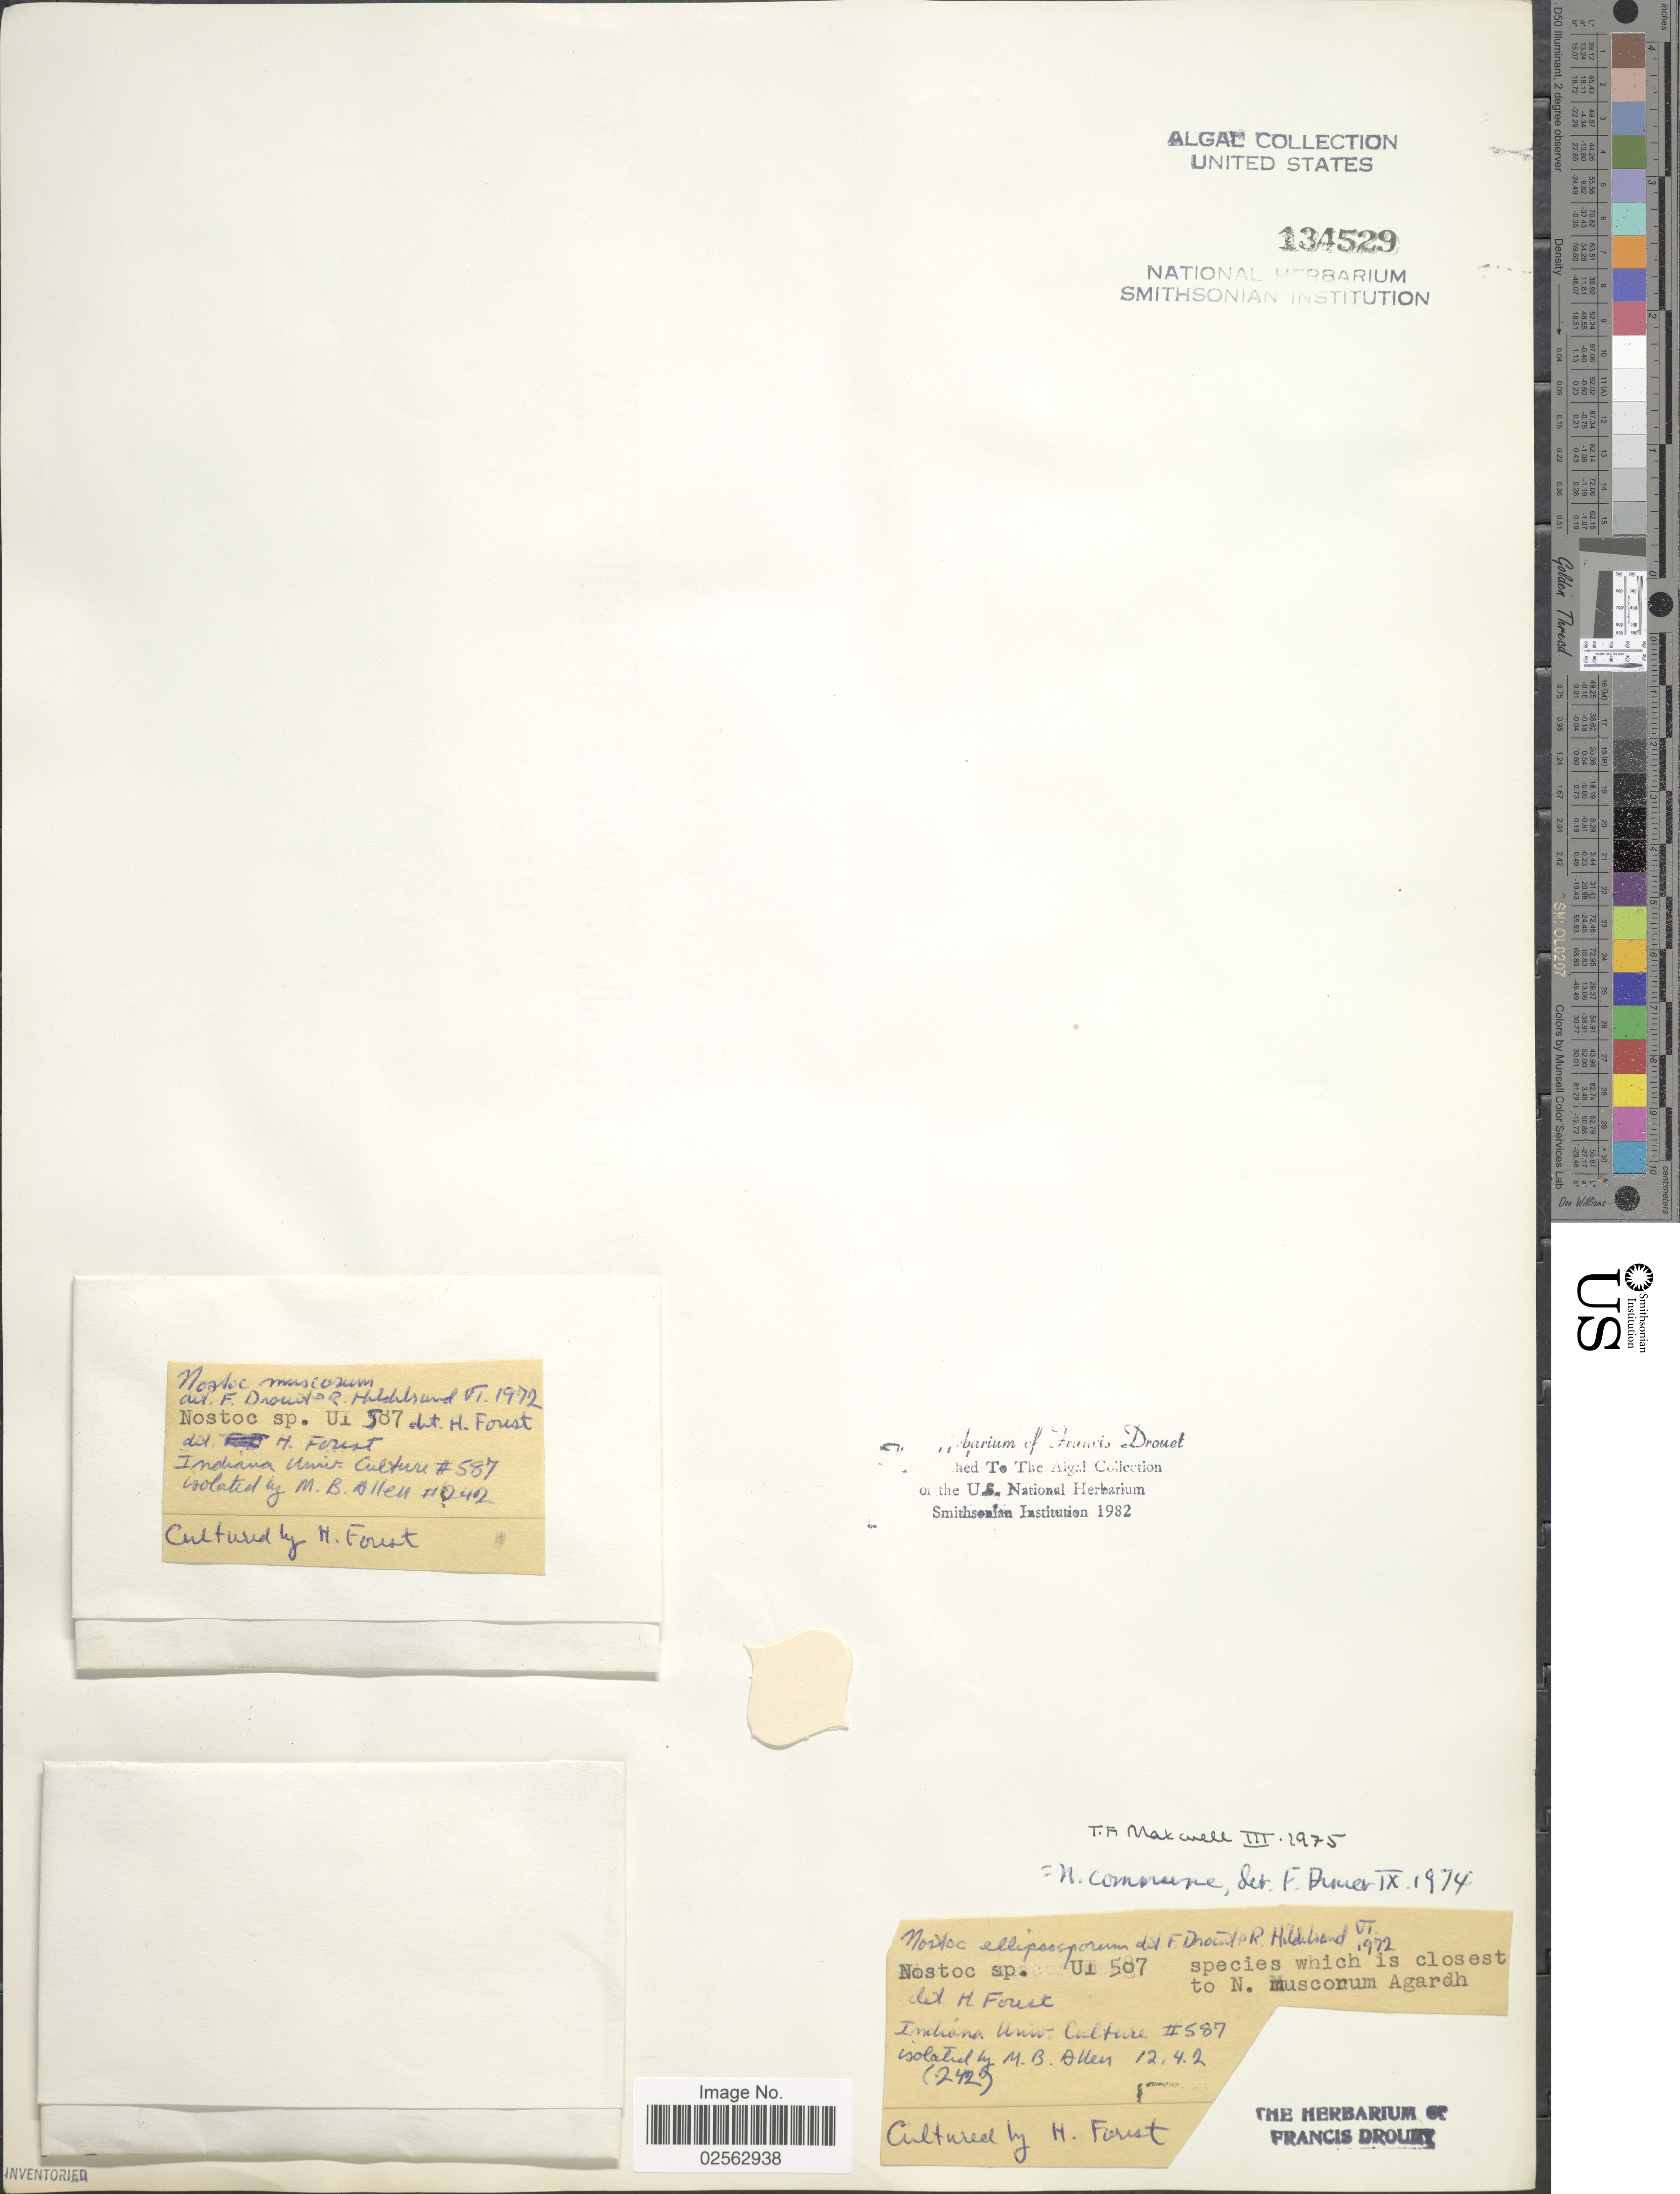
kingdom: Bacteria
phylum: Cyanobacteria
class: Cyanobacteriia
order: Cyanobacteriales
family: Nostocaceae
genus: Nostoc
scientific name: Nostoc commune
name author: Vaucher ex Bornet & Flahault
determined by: Drouet, F. E.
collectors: H. Forest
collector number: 587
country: United States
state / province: Indiana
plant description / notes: Cultured, University of Indiana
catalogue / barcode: US 134529